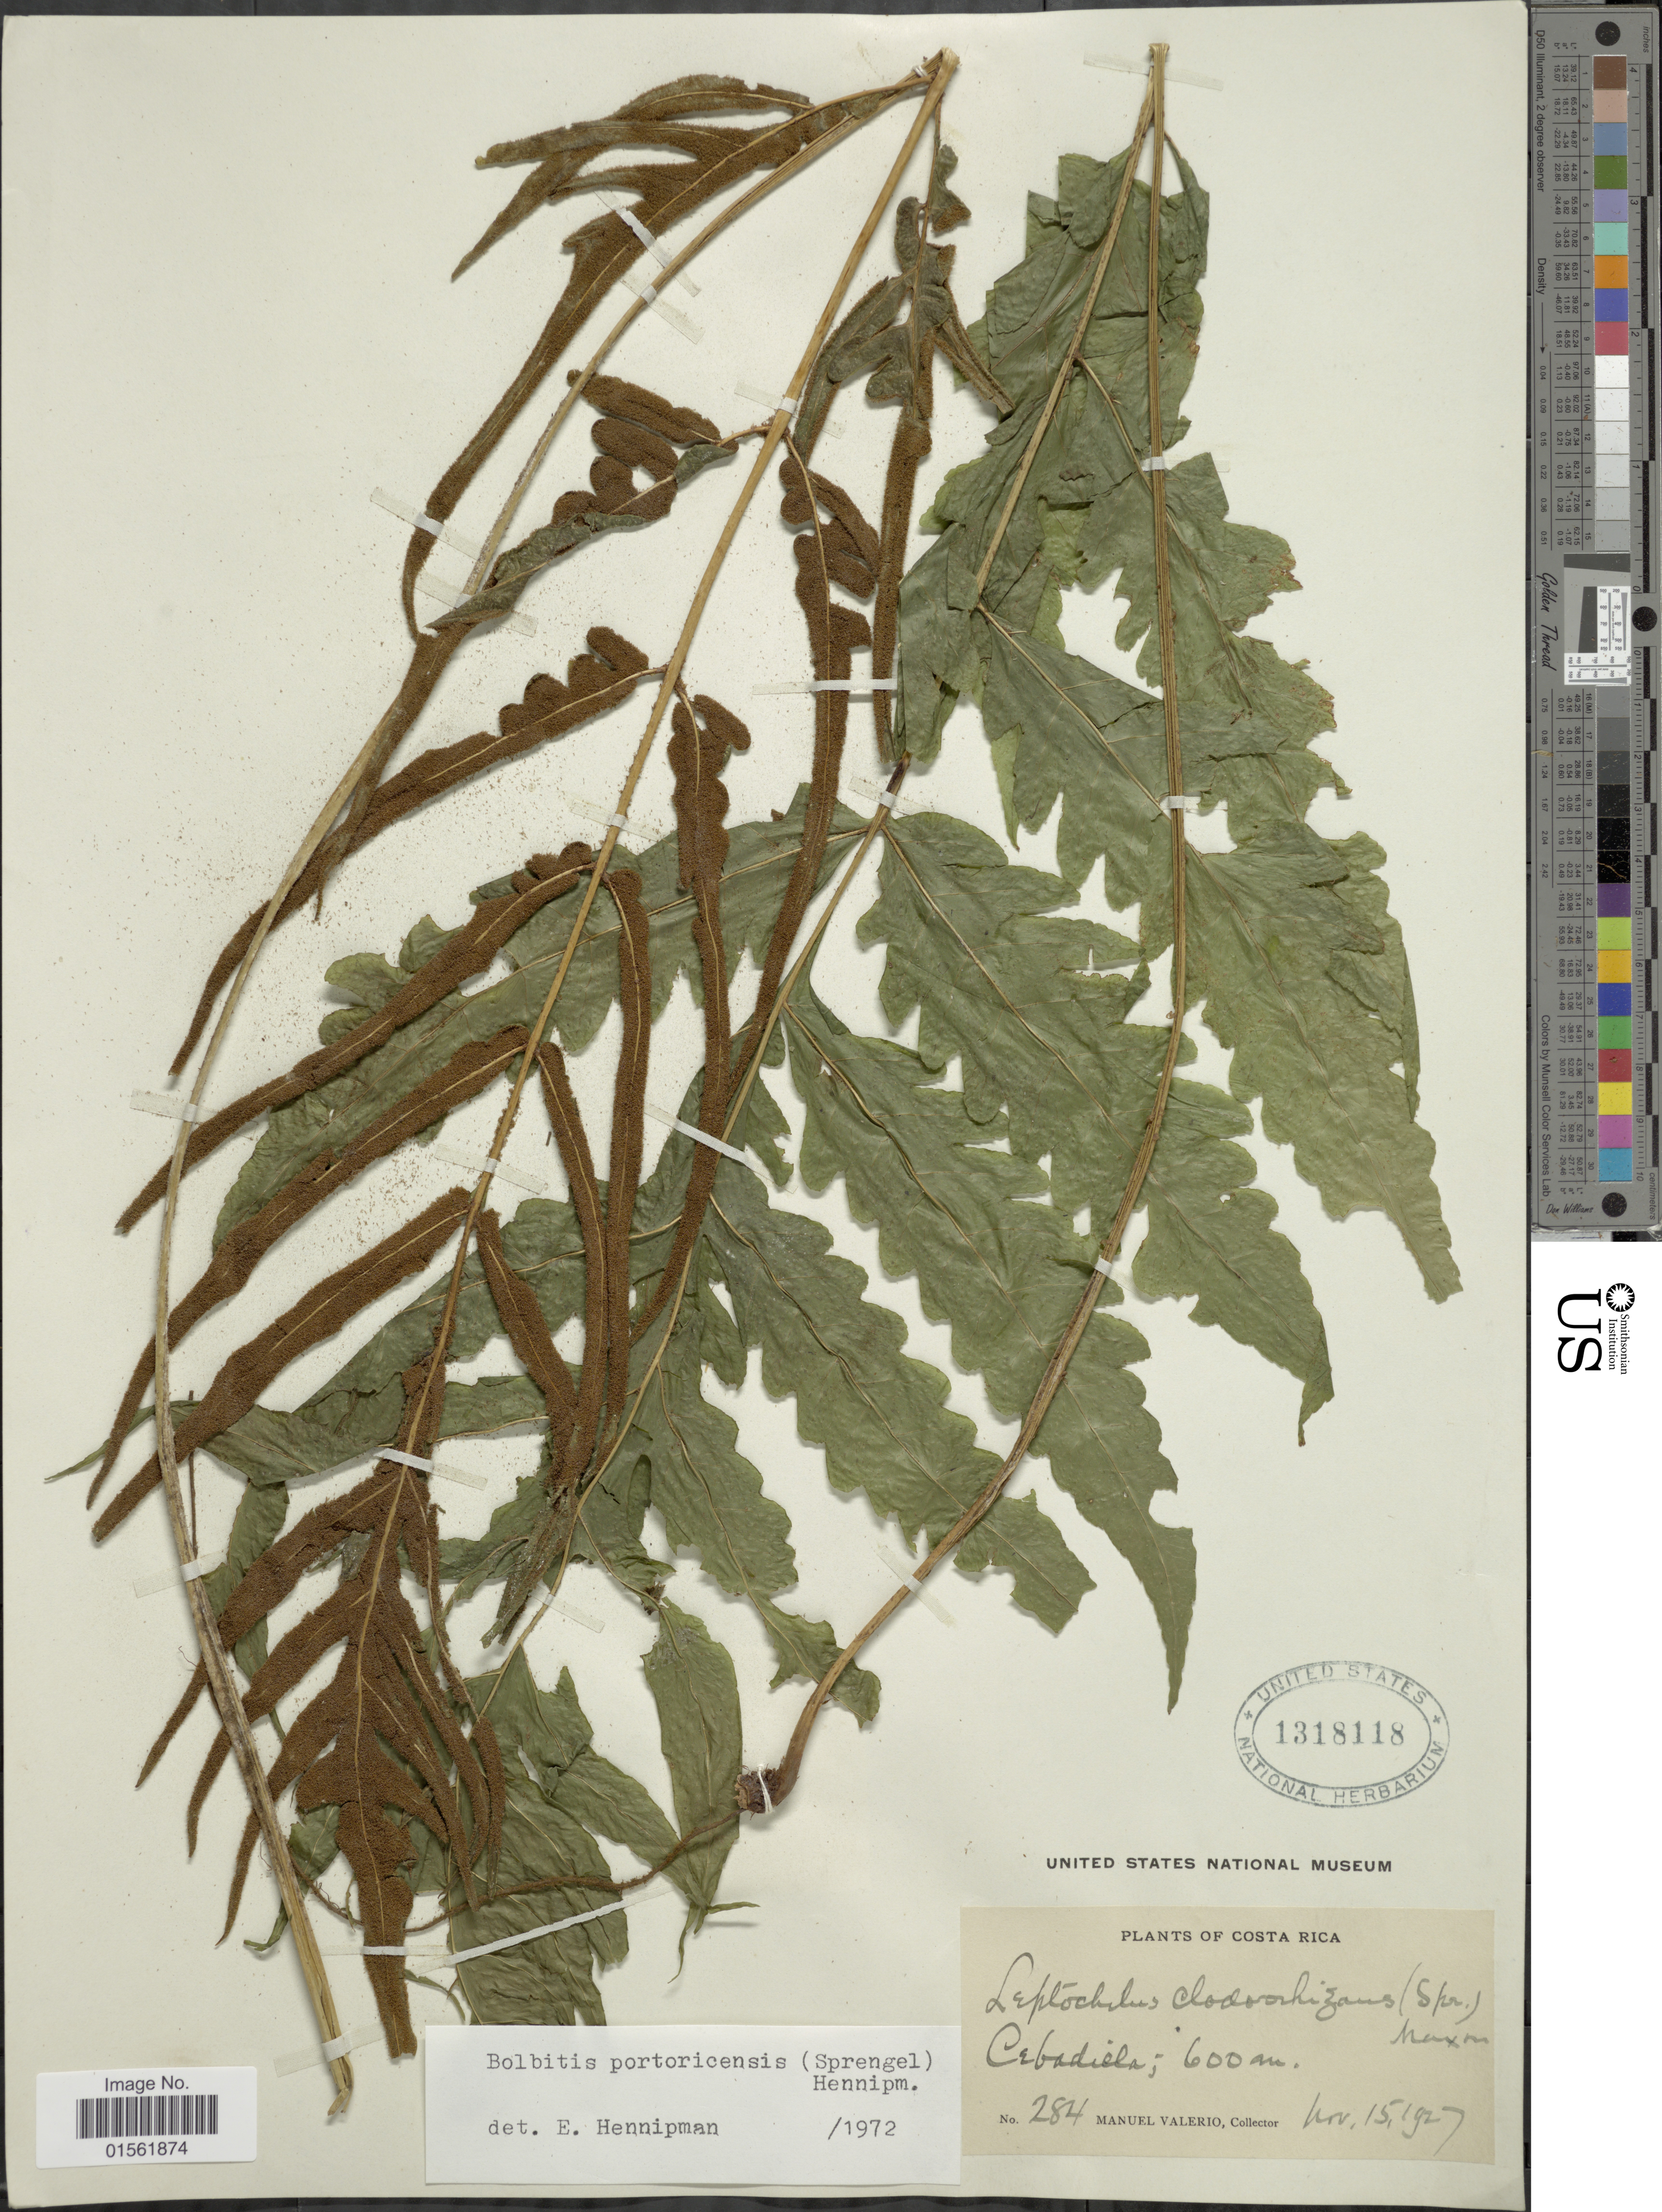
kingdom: Plantae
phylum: Tracheophyta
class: Polypodiopsida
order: Polypodiales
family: Dryopteridaceae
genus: Bolbitis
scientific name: Bolbitis portoricensis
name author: (Spreng.) Hennipman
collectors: M. Valerio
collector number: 284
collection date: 1927-11-15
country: Costa Rica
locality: Cebadiela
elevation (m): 600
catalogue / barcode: US 1318118